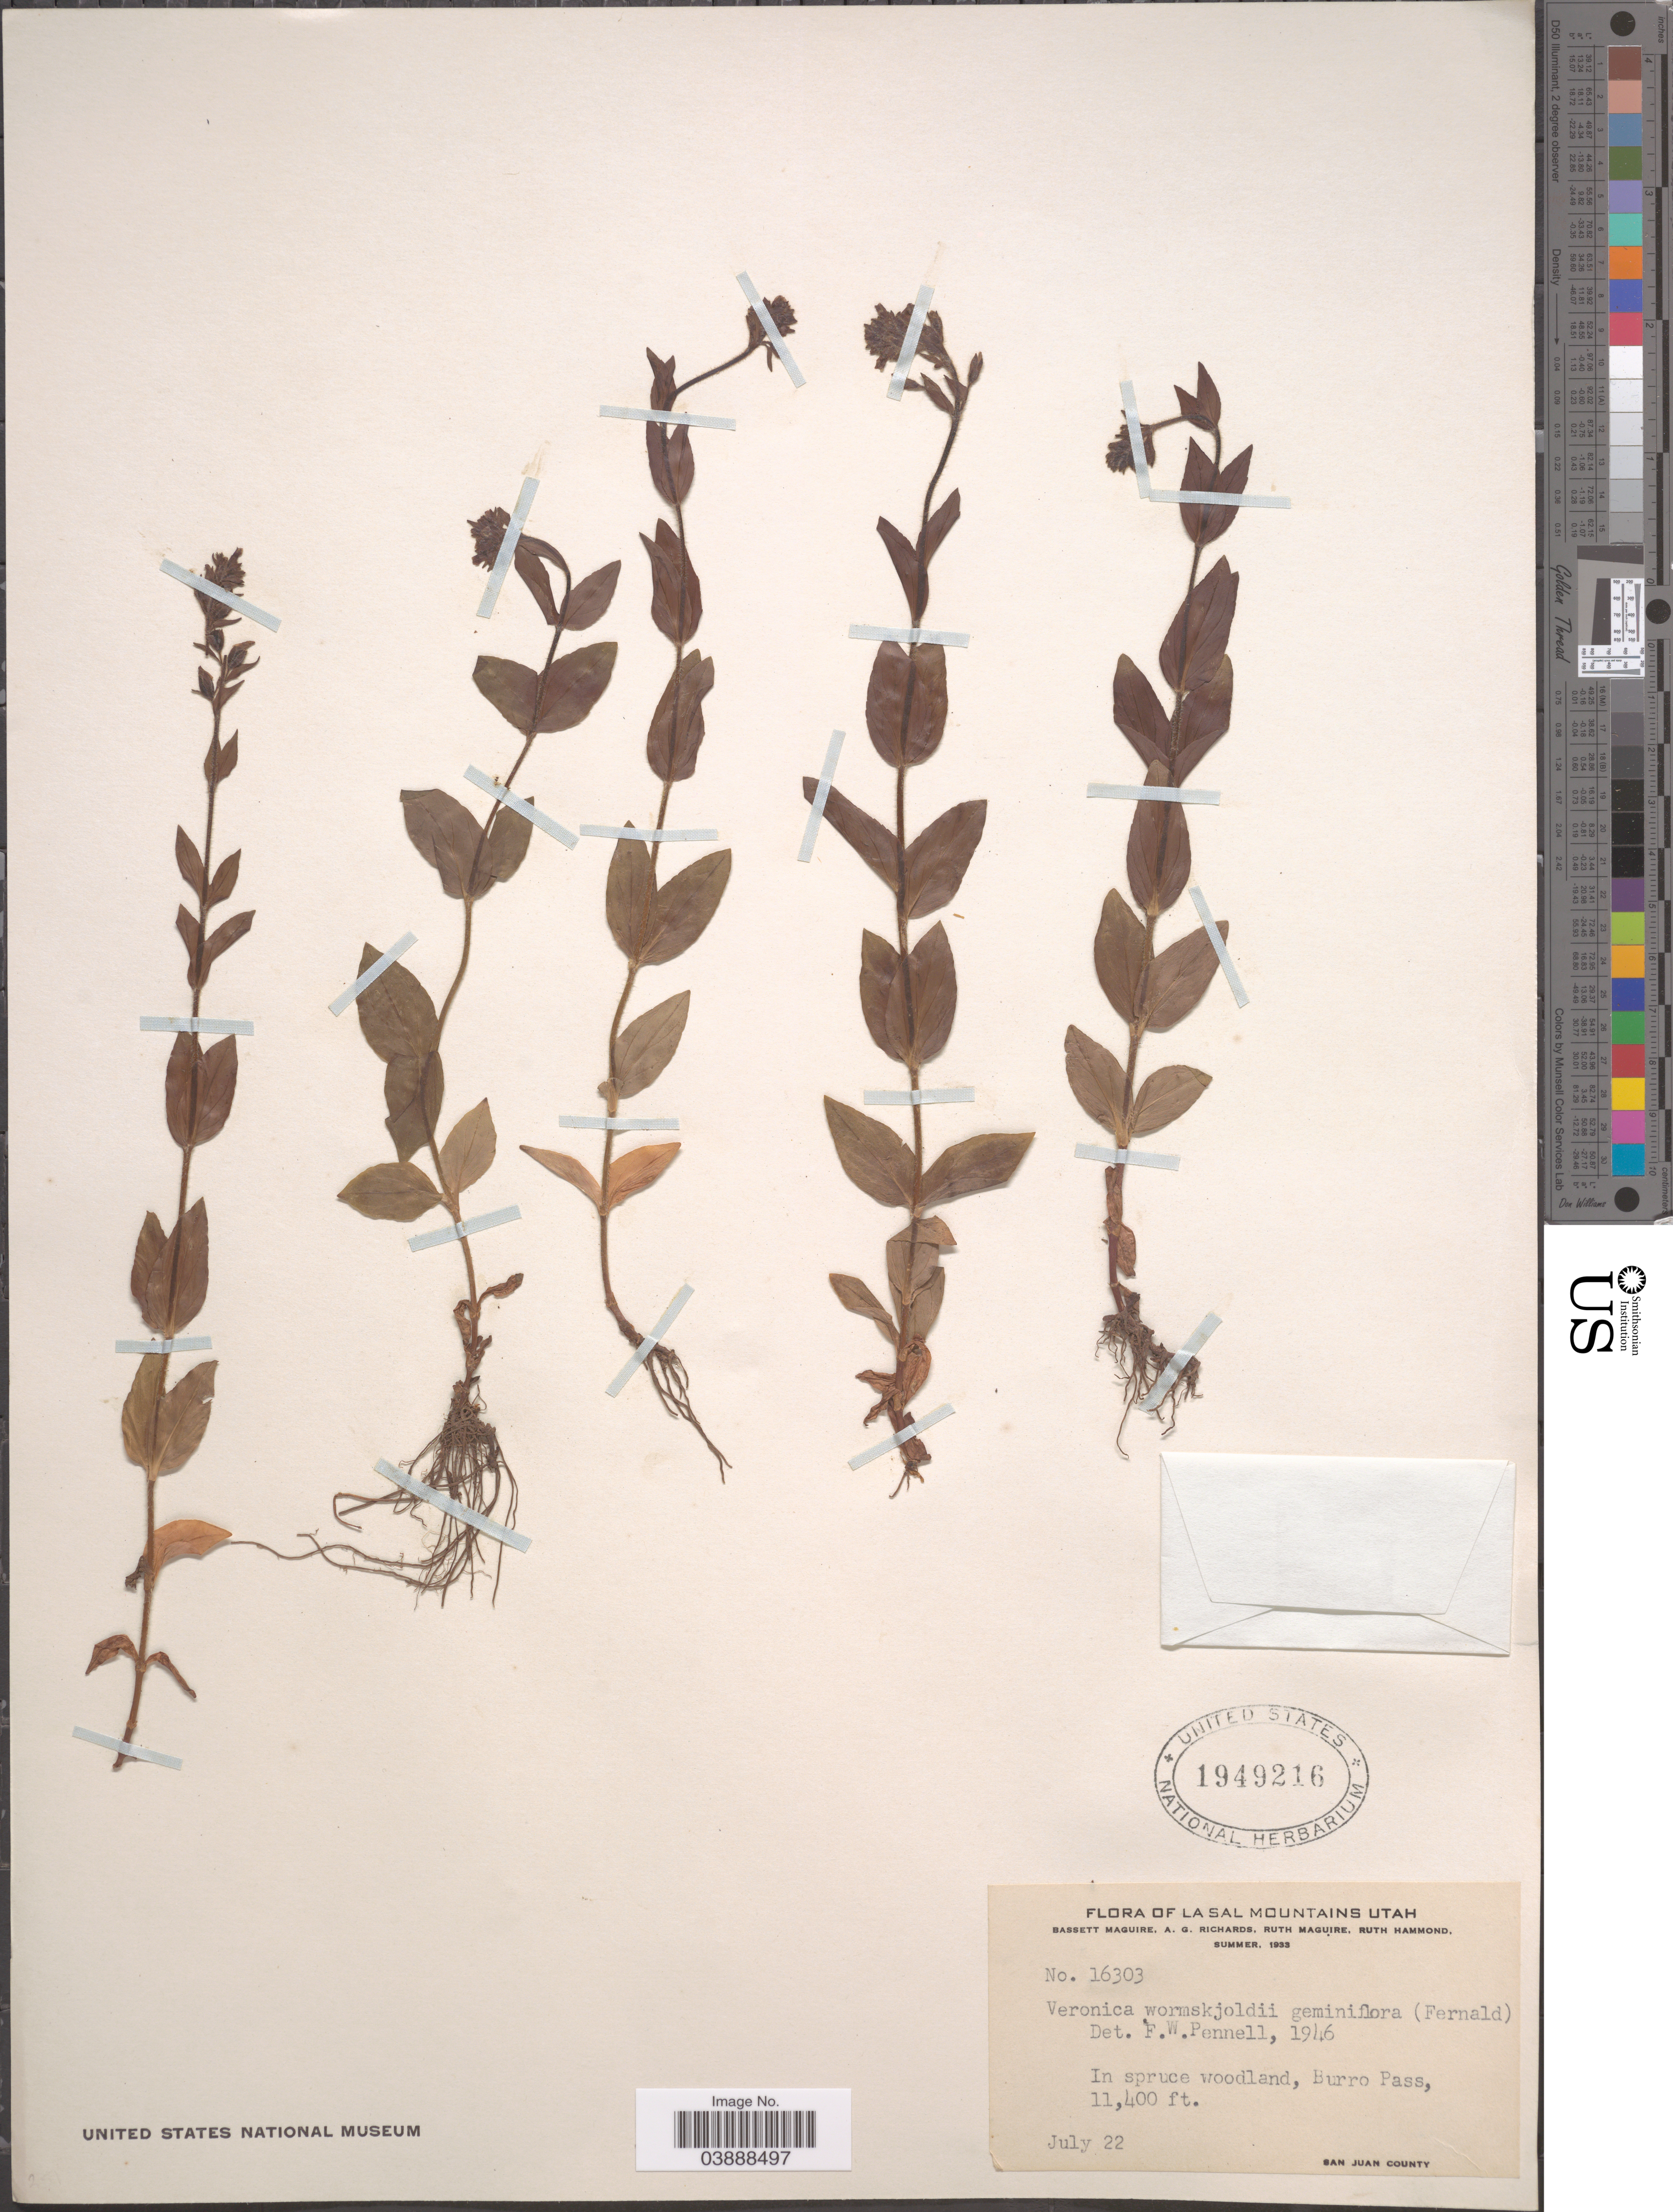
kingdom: Plantae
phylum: Tracheophyta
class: Magnoliopsida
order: Lamiales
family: Plantaginaceae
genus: Veronica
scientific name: Veronica wormskjoldii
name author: Roem. & Schult.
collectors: B. Maguire, A. Richards, R. R. Maguire & R. Hammond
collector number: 16303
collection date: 1946-07-22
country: United States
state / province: Utah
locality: La Sal Mountains. Burro Pass.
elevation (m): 3475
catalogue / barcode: US 1949216